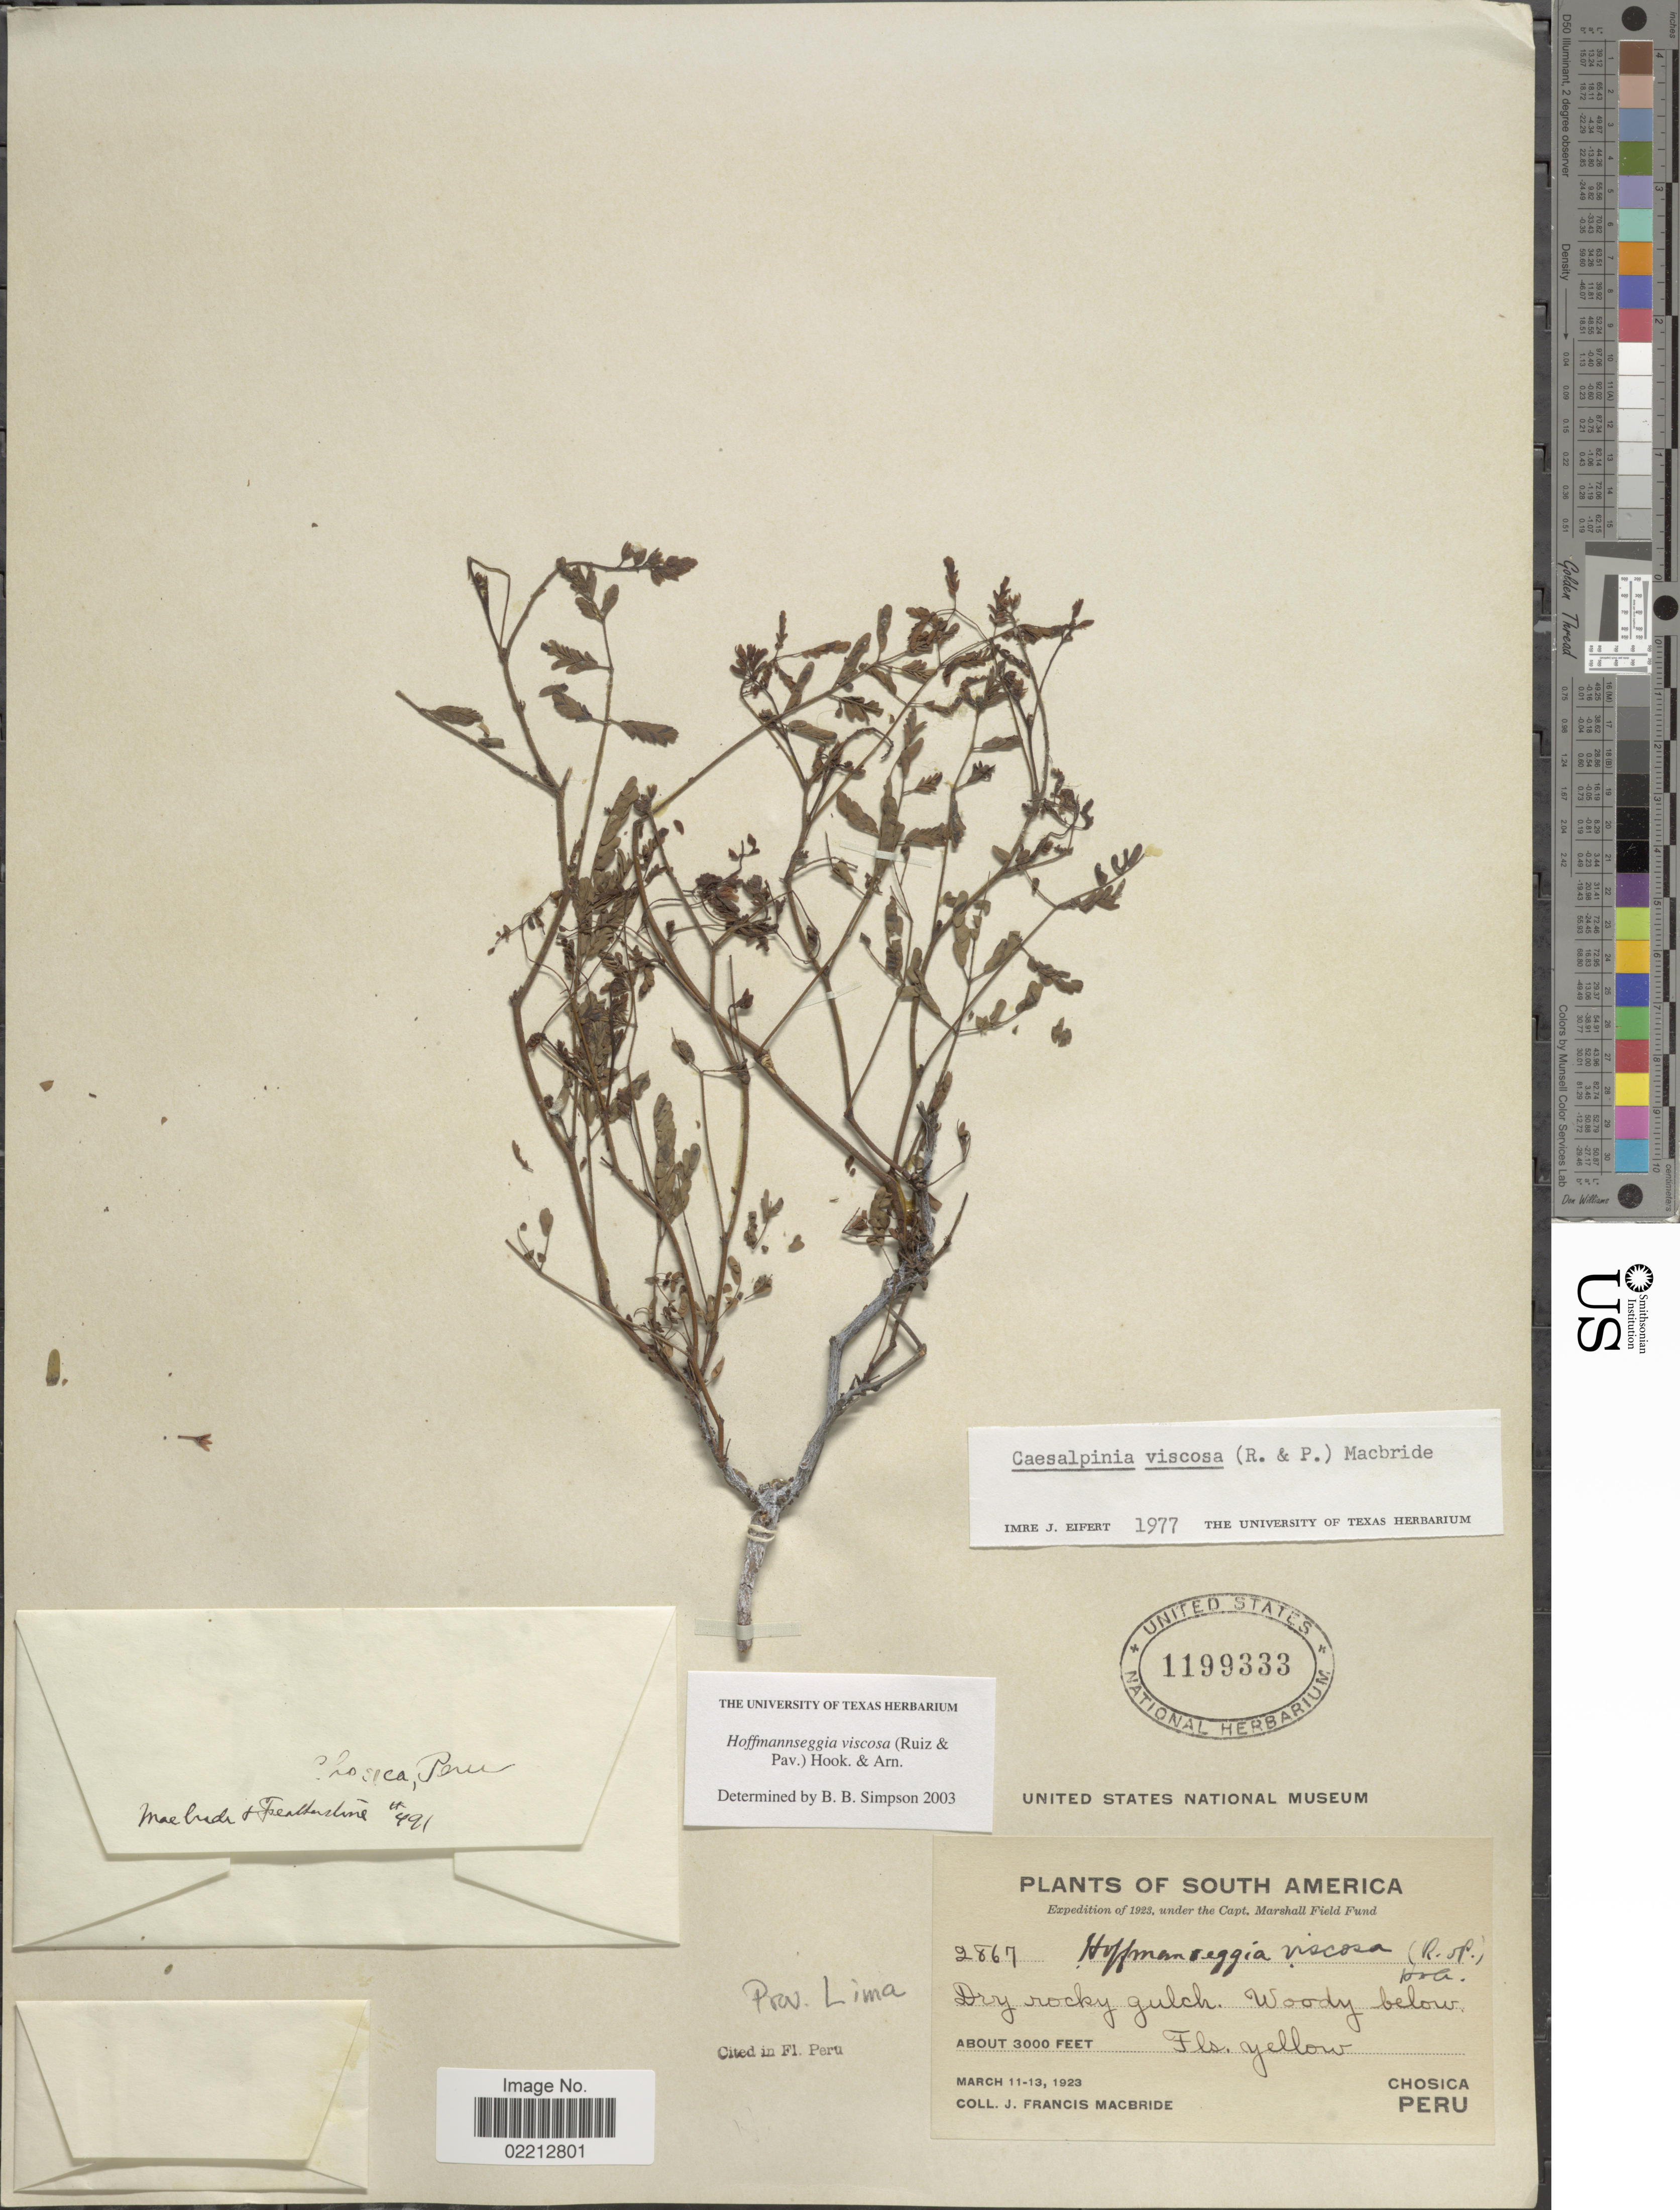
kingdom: Plantae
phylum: Tracheophyta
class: Magnoliopsida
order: Fabales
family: Fabaceae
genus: Hoffmannseggia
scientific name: Hoffmannseggia viscosa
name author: Hook. & Arn.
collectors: J. F. Macbride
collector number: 2867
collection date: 1923-03-11/1923-03-13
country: Peru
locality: Chosica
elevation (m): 914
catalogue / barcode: US 1199333